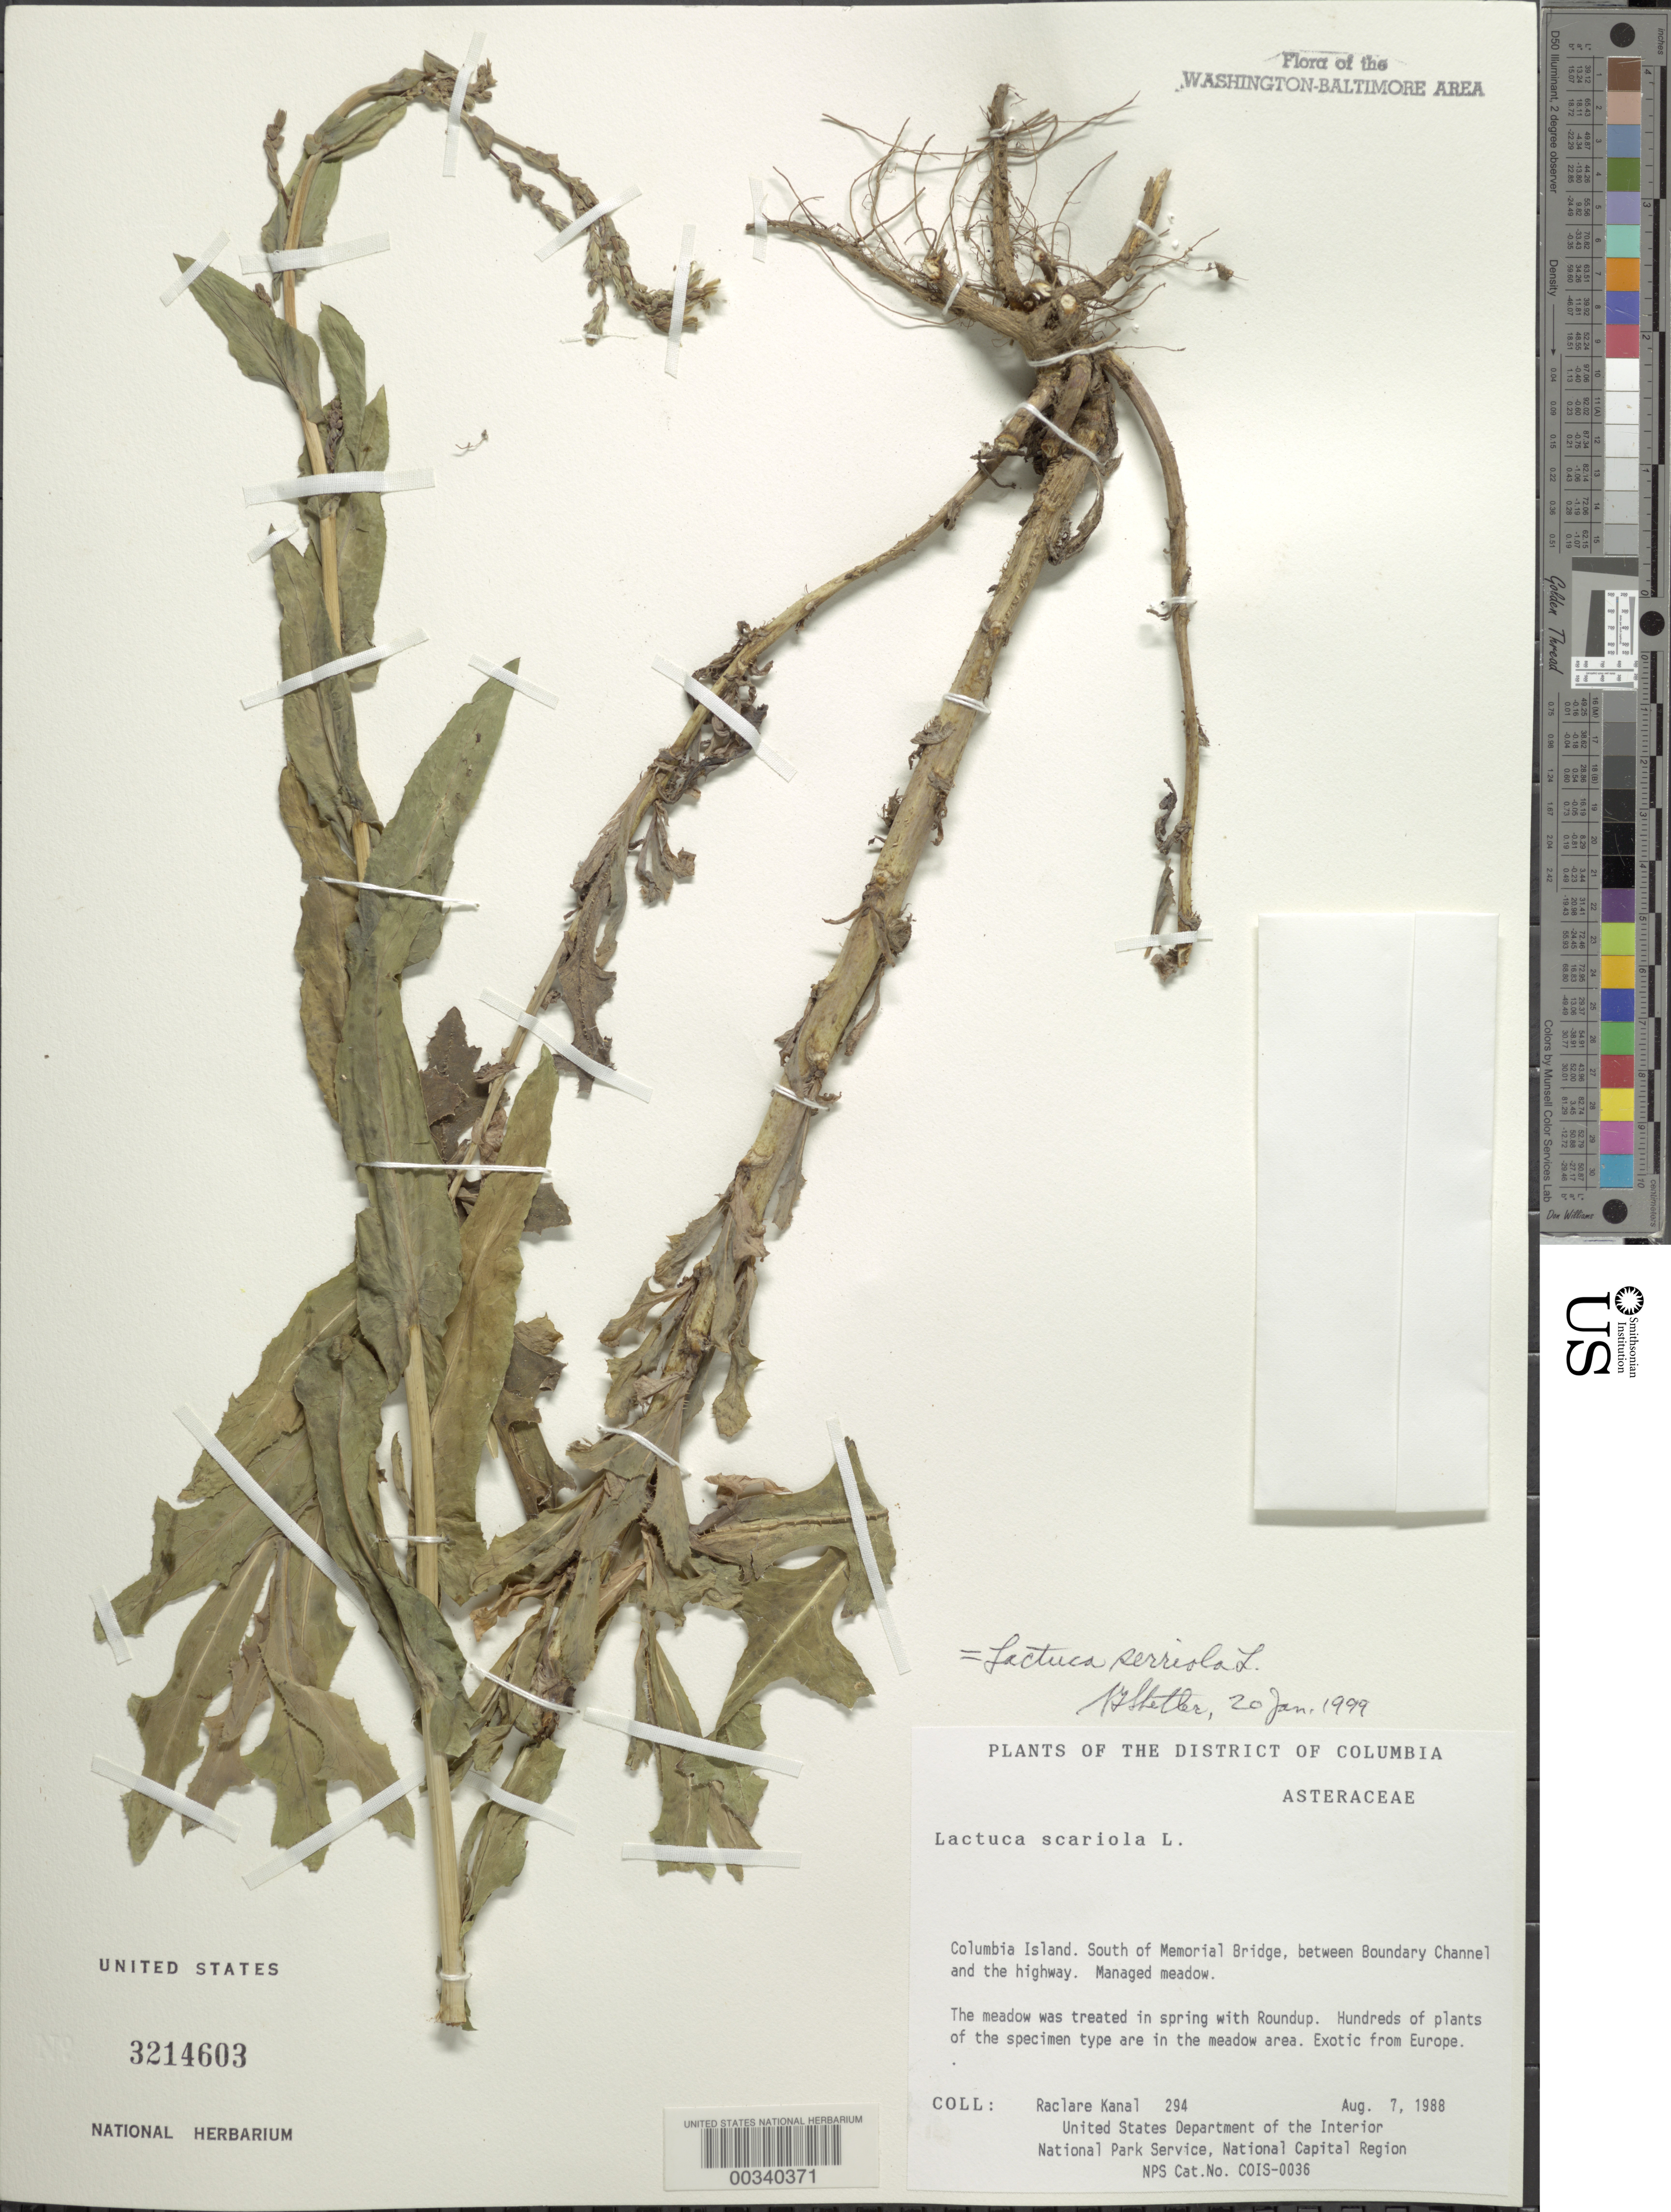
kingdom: Plantae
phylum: Tracheophyta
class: Magnoliopsida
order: Asterales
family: Asteraceae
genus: Lactuca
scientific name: Lactuca serriola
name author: L.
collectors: R. Kanal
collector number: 294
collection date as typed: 07 Aug 1988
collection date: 1988-08-07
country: United States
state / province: Virginia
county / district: Arlington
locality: Columbia Island, S of Memorial Bridge, between Boundary Channel and the Highway Columbia Island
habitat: Managed meadow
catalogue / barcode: US 3214603